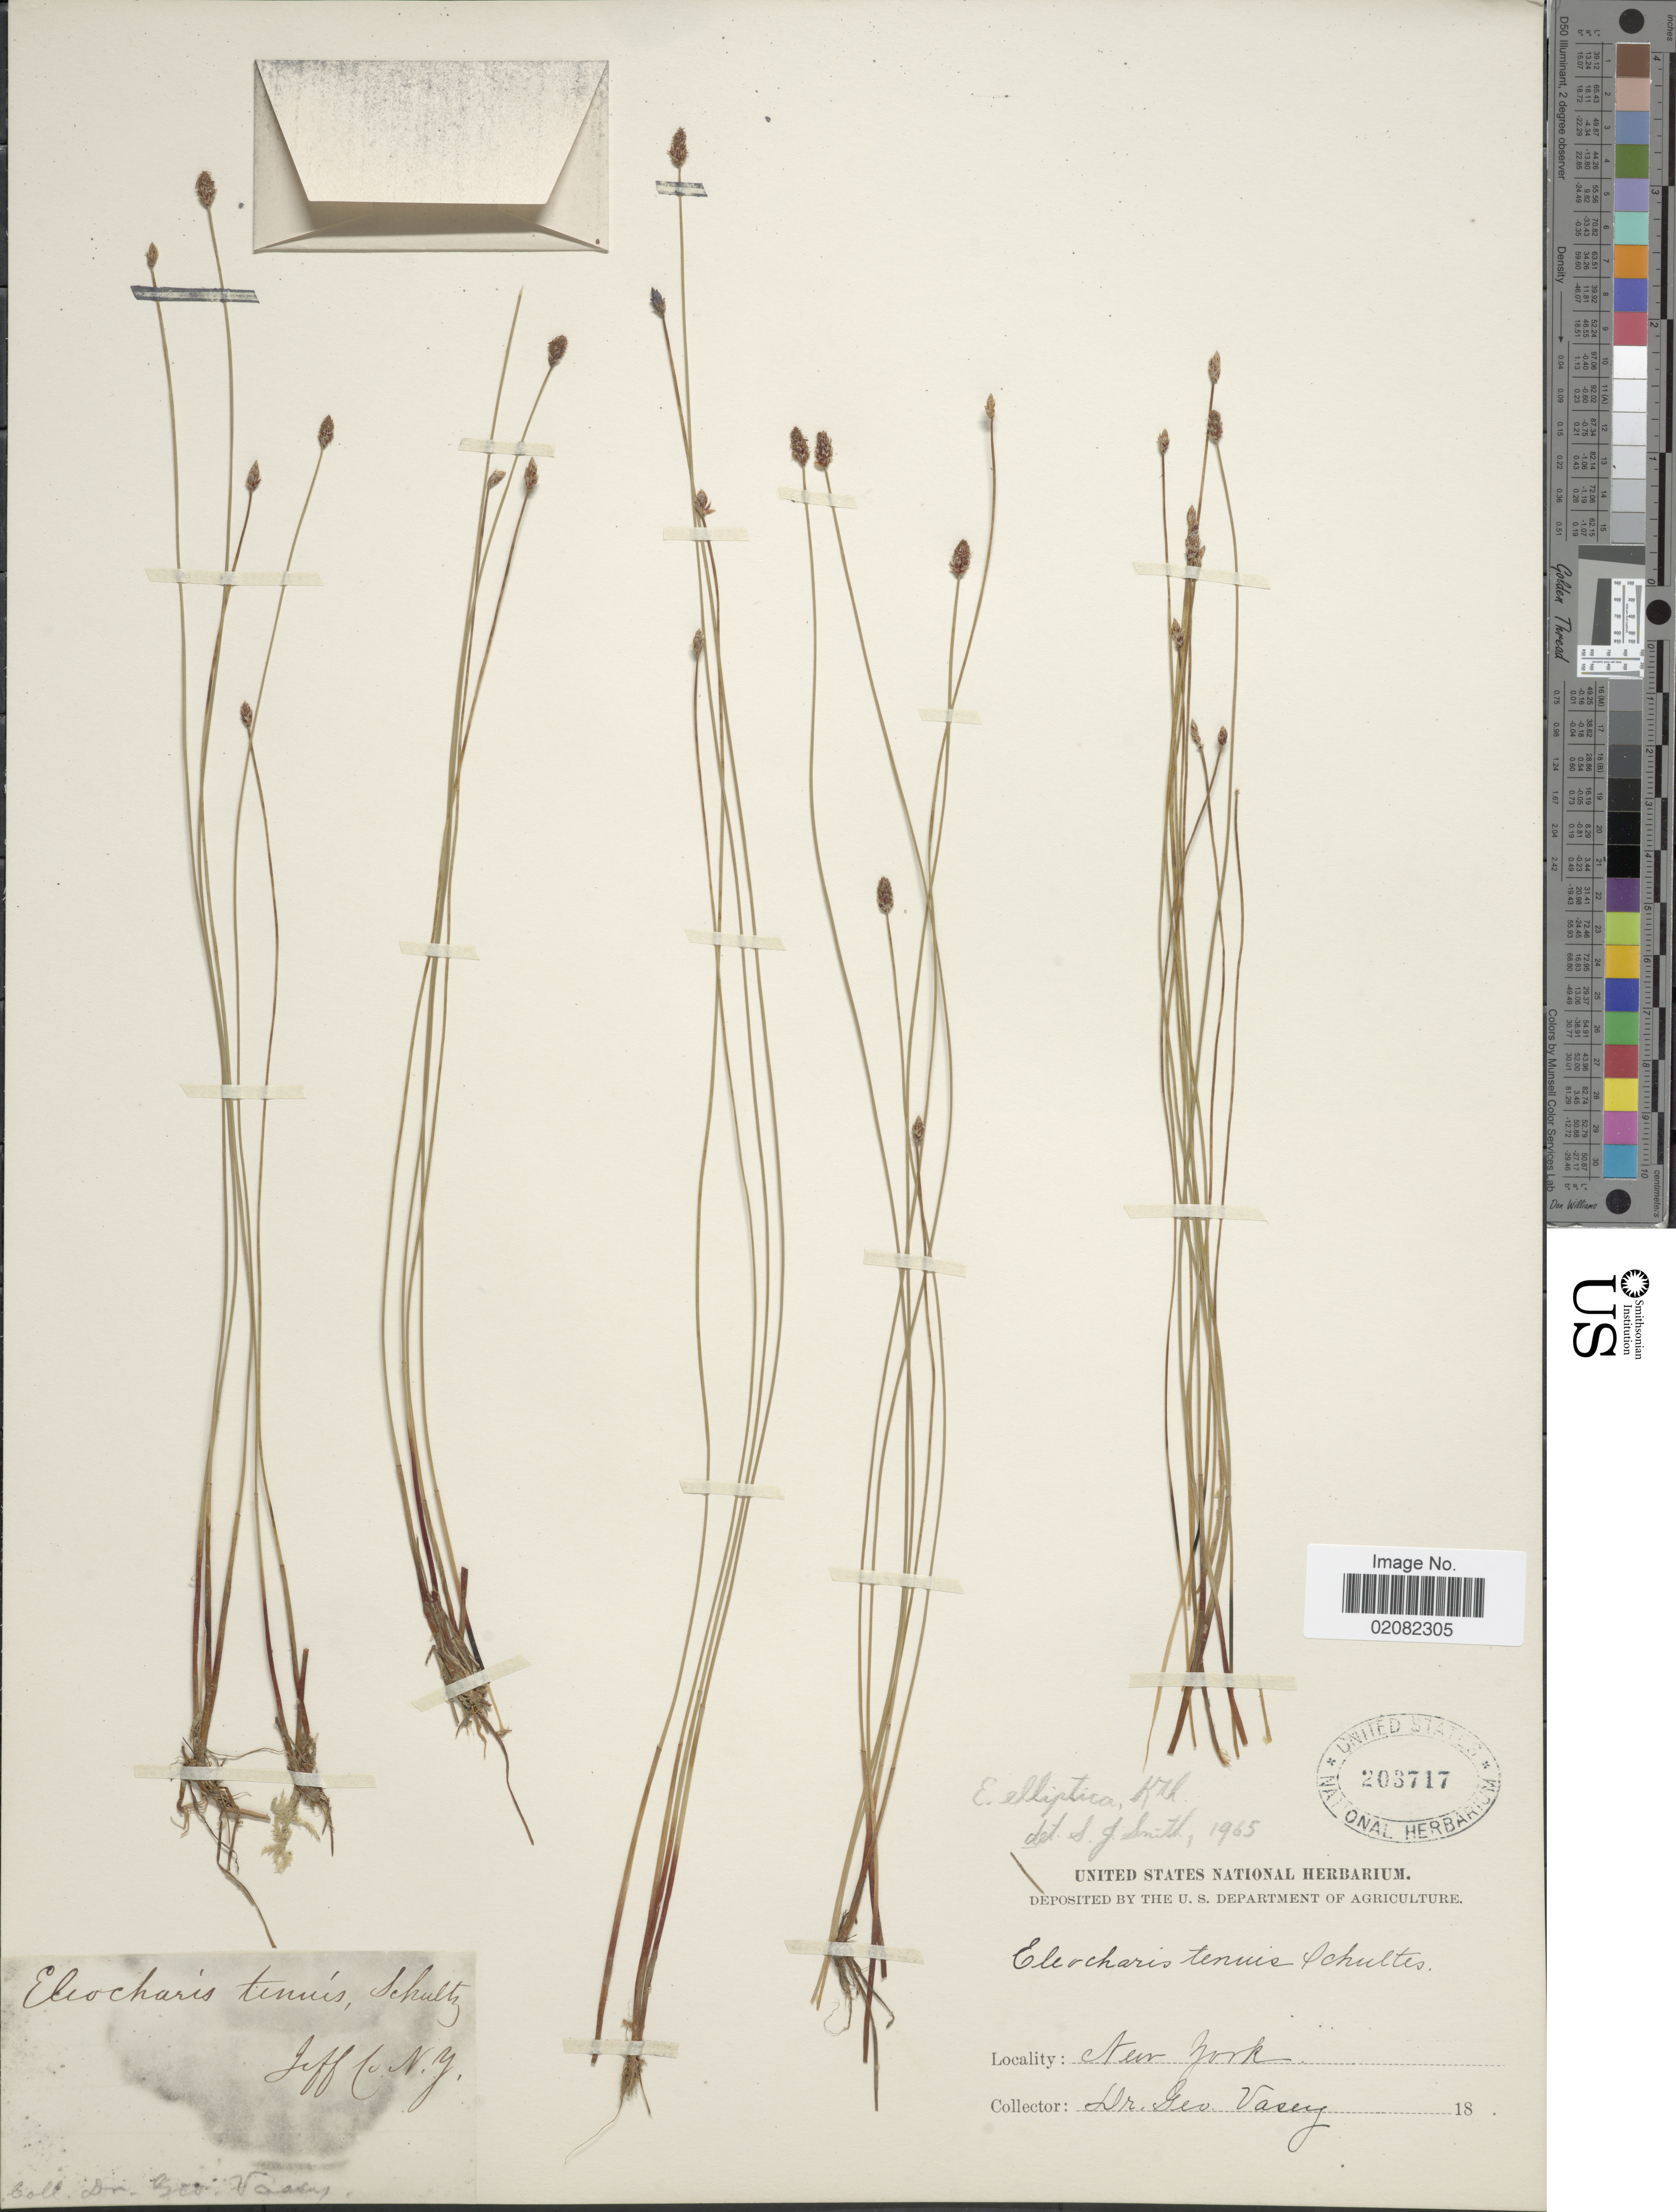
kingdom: Plantae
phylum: Tracheophyta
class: Liliopsida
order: Poales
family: Cyperaceae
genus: Eleocharis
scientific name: Eleocharis elliptica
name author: Kunth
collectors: G. Vasey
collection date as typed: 18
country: United States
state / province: New York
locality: Jeff Co.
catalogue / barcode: US 203717